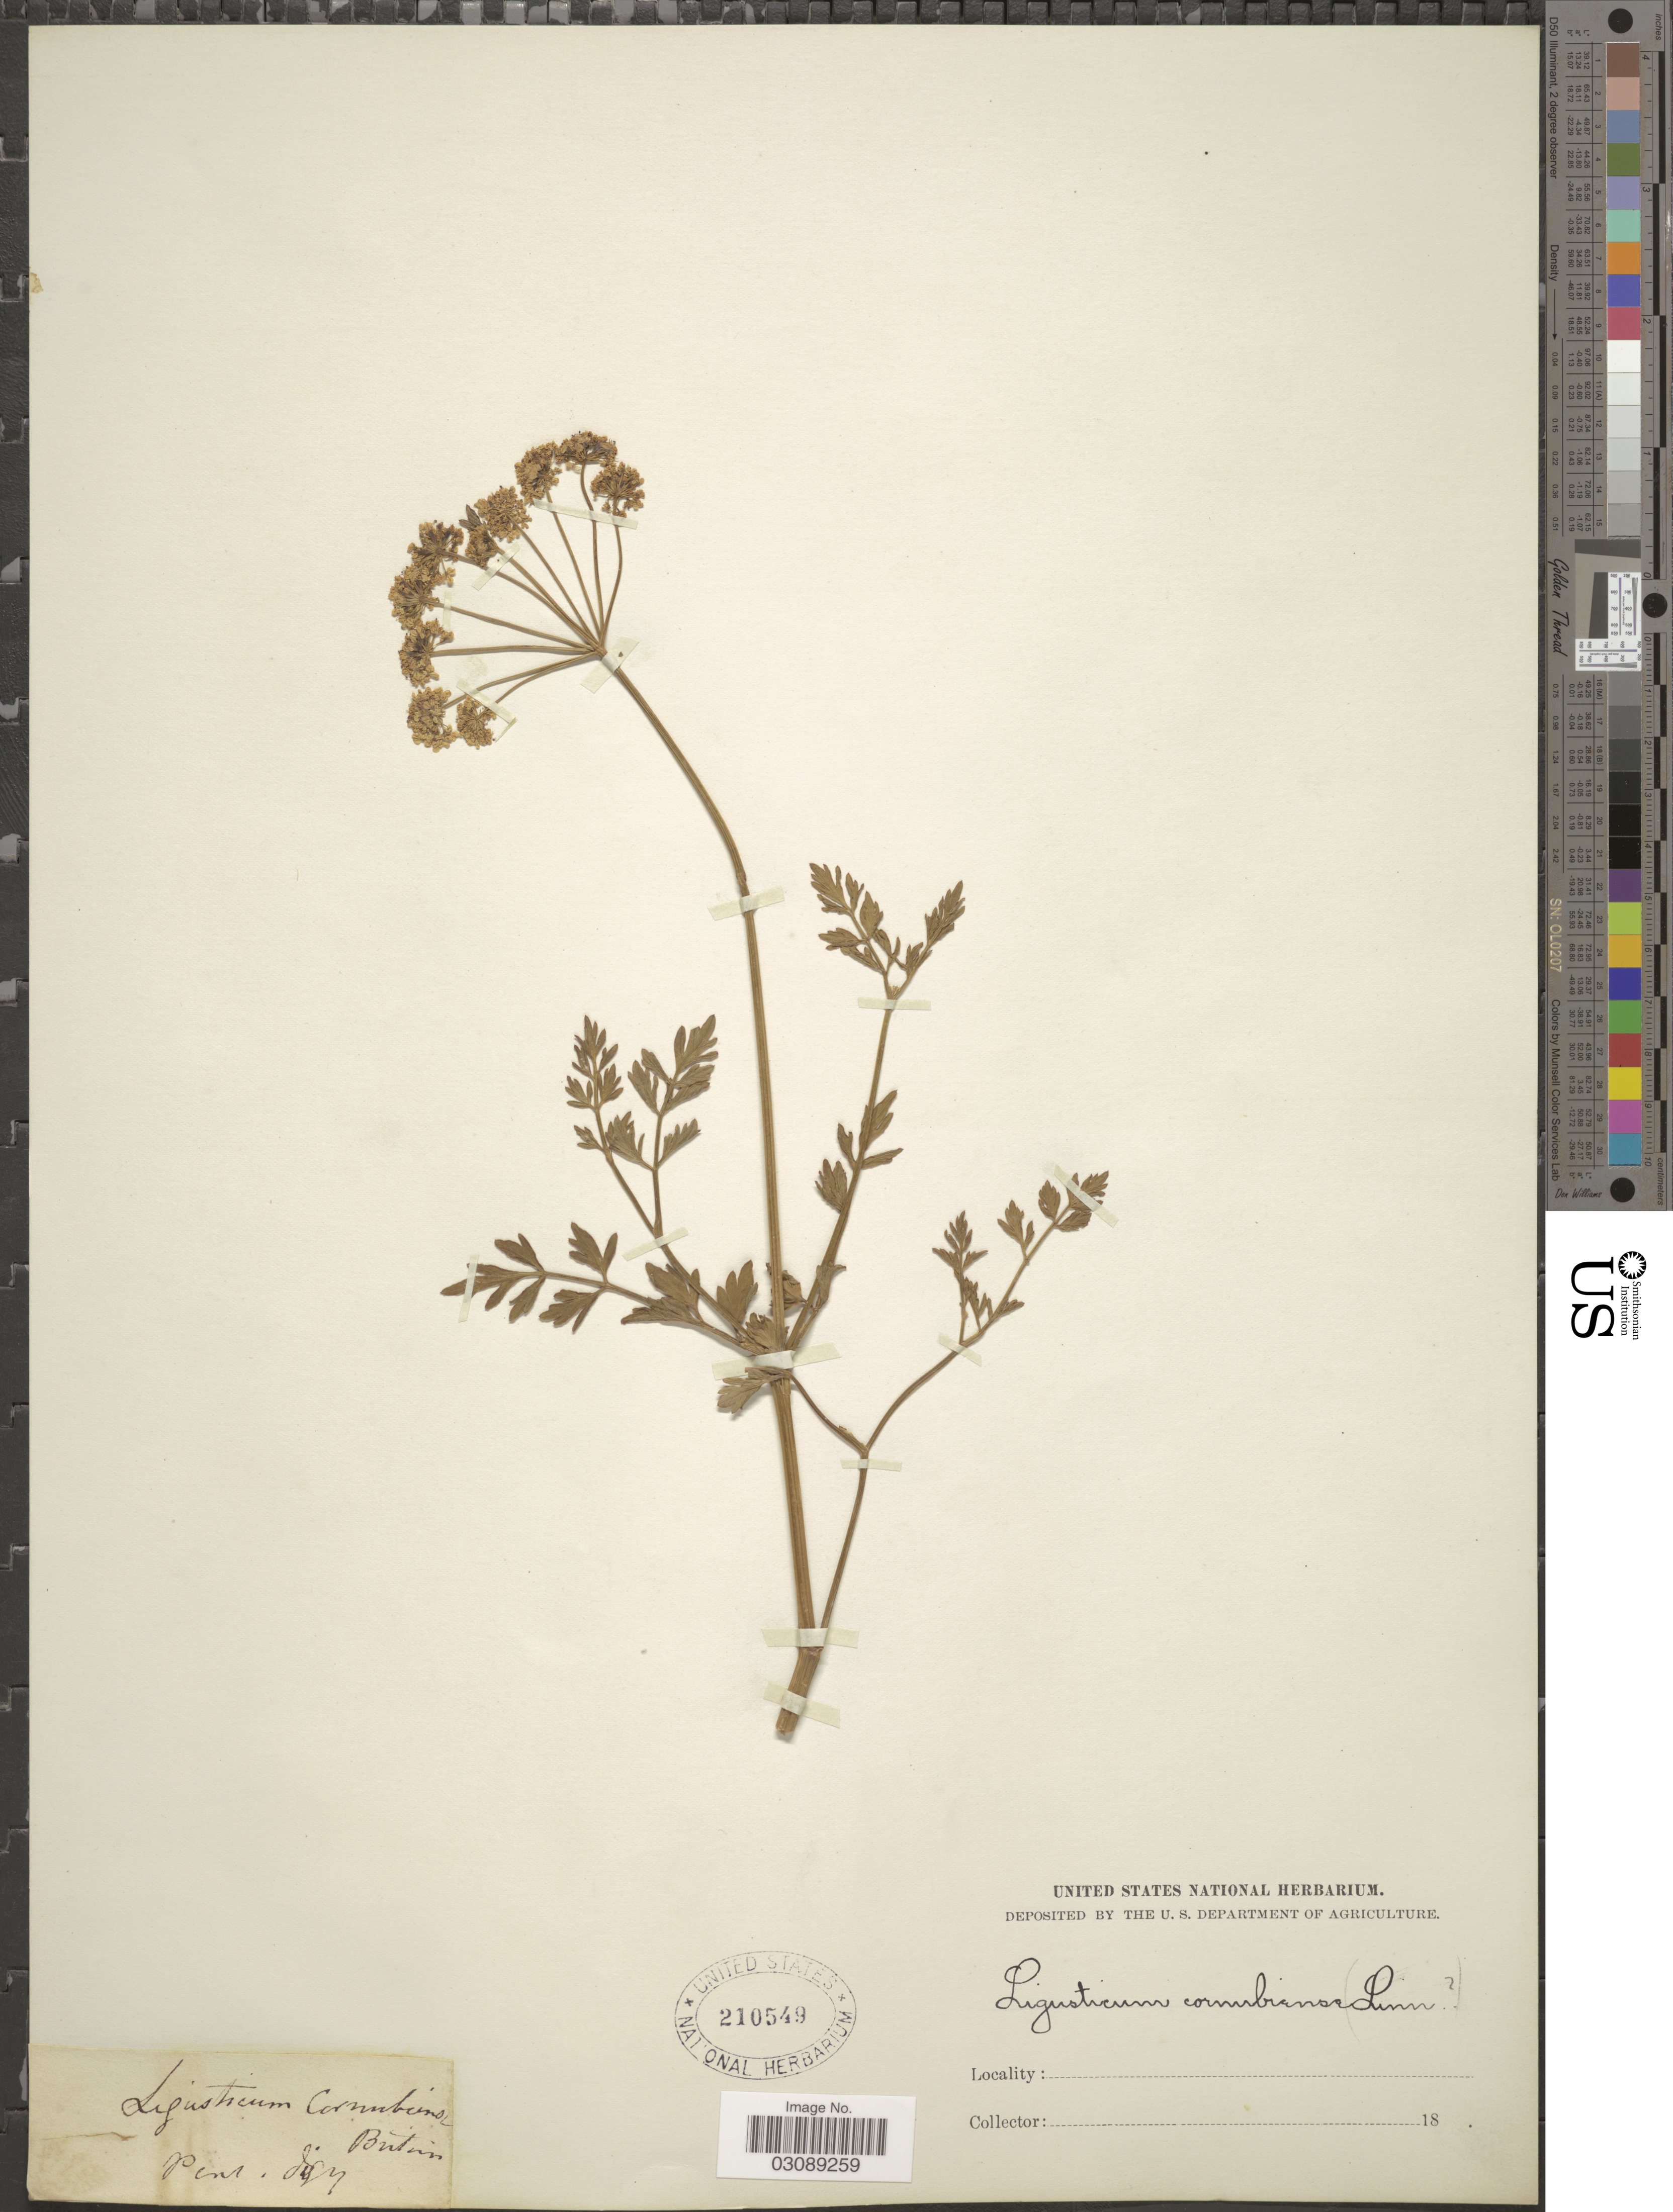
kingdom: Plantae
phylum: Tracheophyta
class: Magnoliopsida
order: Apiales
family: Apiaceae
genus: Ligusticum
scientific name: Ligusticum cornubiense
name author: L.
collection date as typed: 18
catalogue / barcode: US 210549